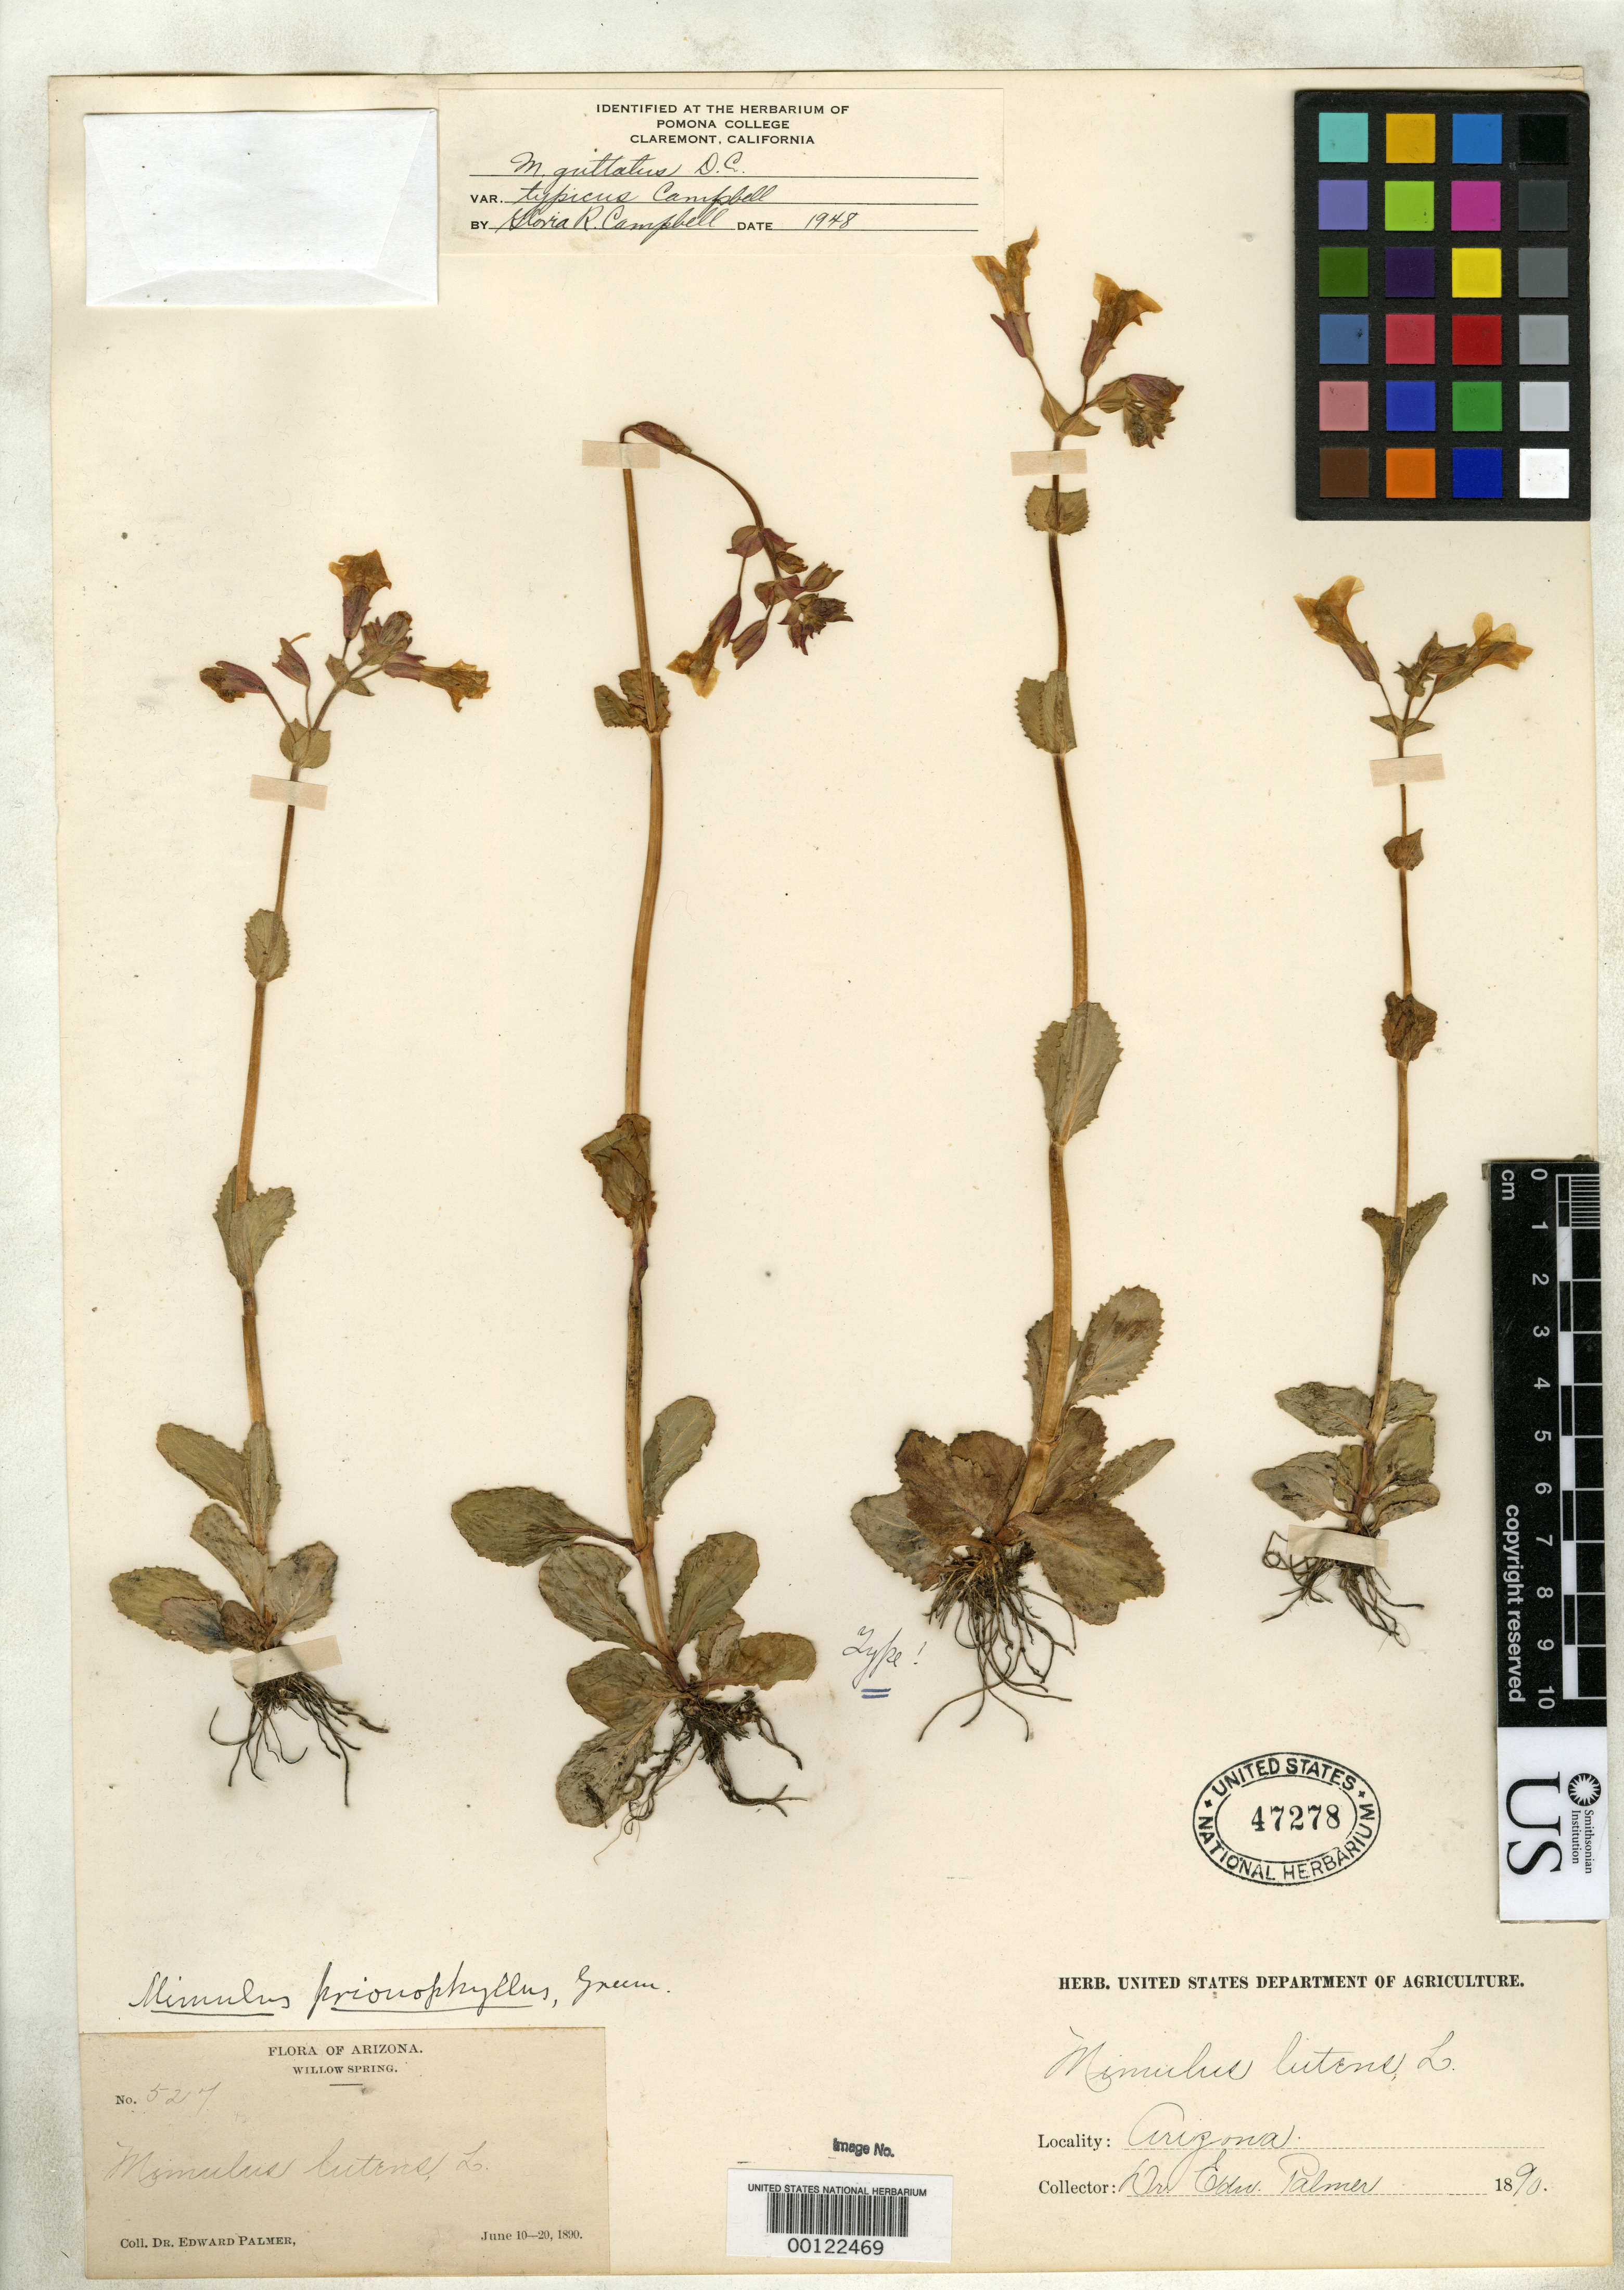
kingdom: Plantae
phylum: Tracheophyta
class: Magnoliopsida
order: Lamiales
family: Phrymaceae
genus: Mimulus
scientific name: Mimulus prionophyllus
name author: Greene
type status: Holotype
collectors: E. Palmer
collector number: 527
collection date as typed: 10 Jun 1890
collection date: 1890-06-10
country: United States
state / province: Arizona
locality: Willow Spring.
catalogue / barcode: US 47278